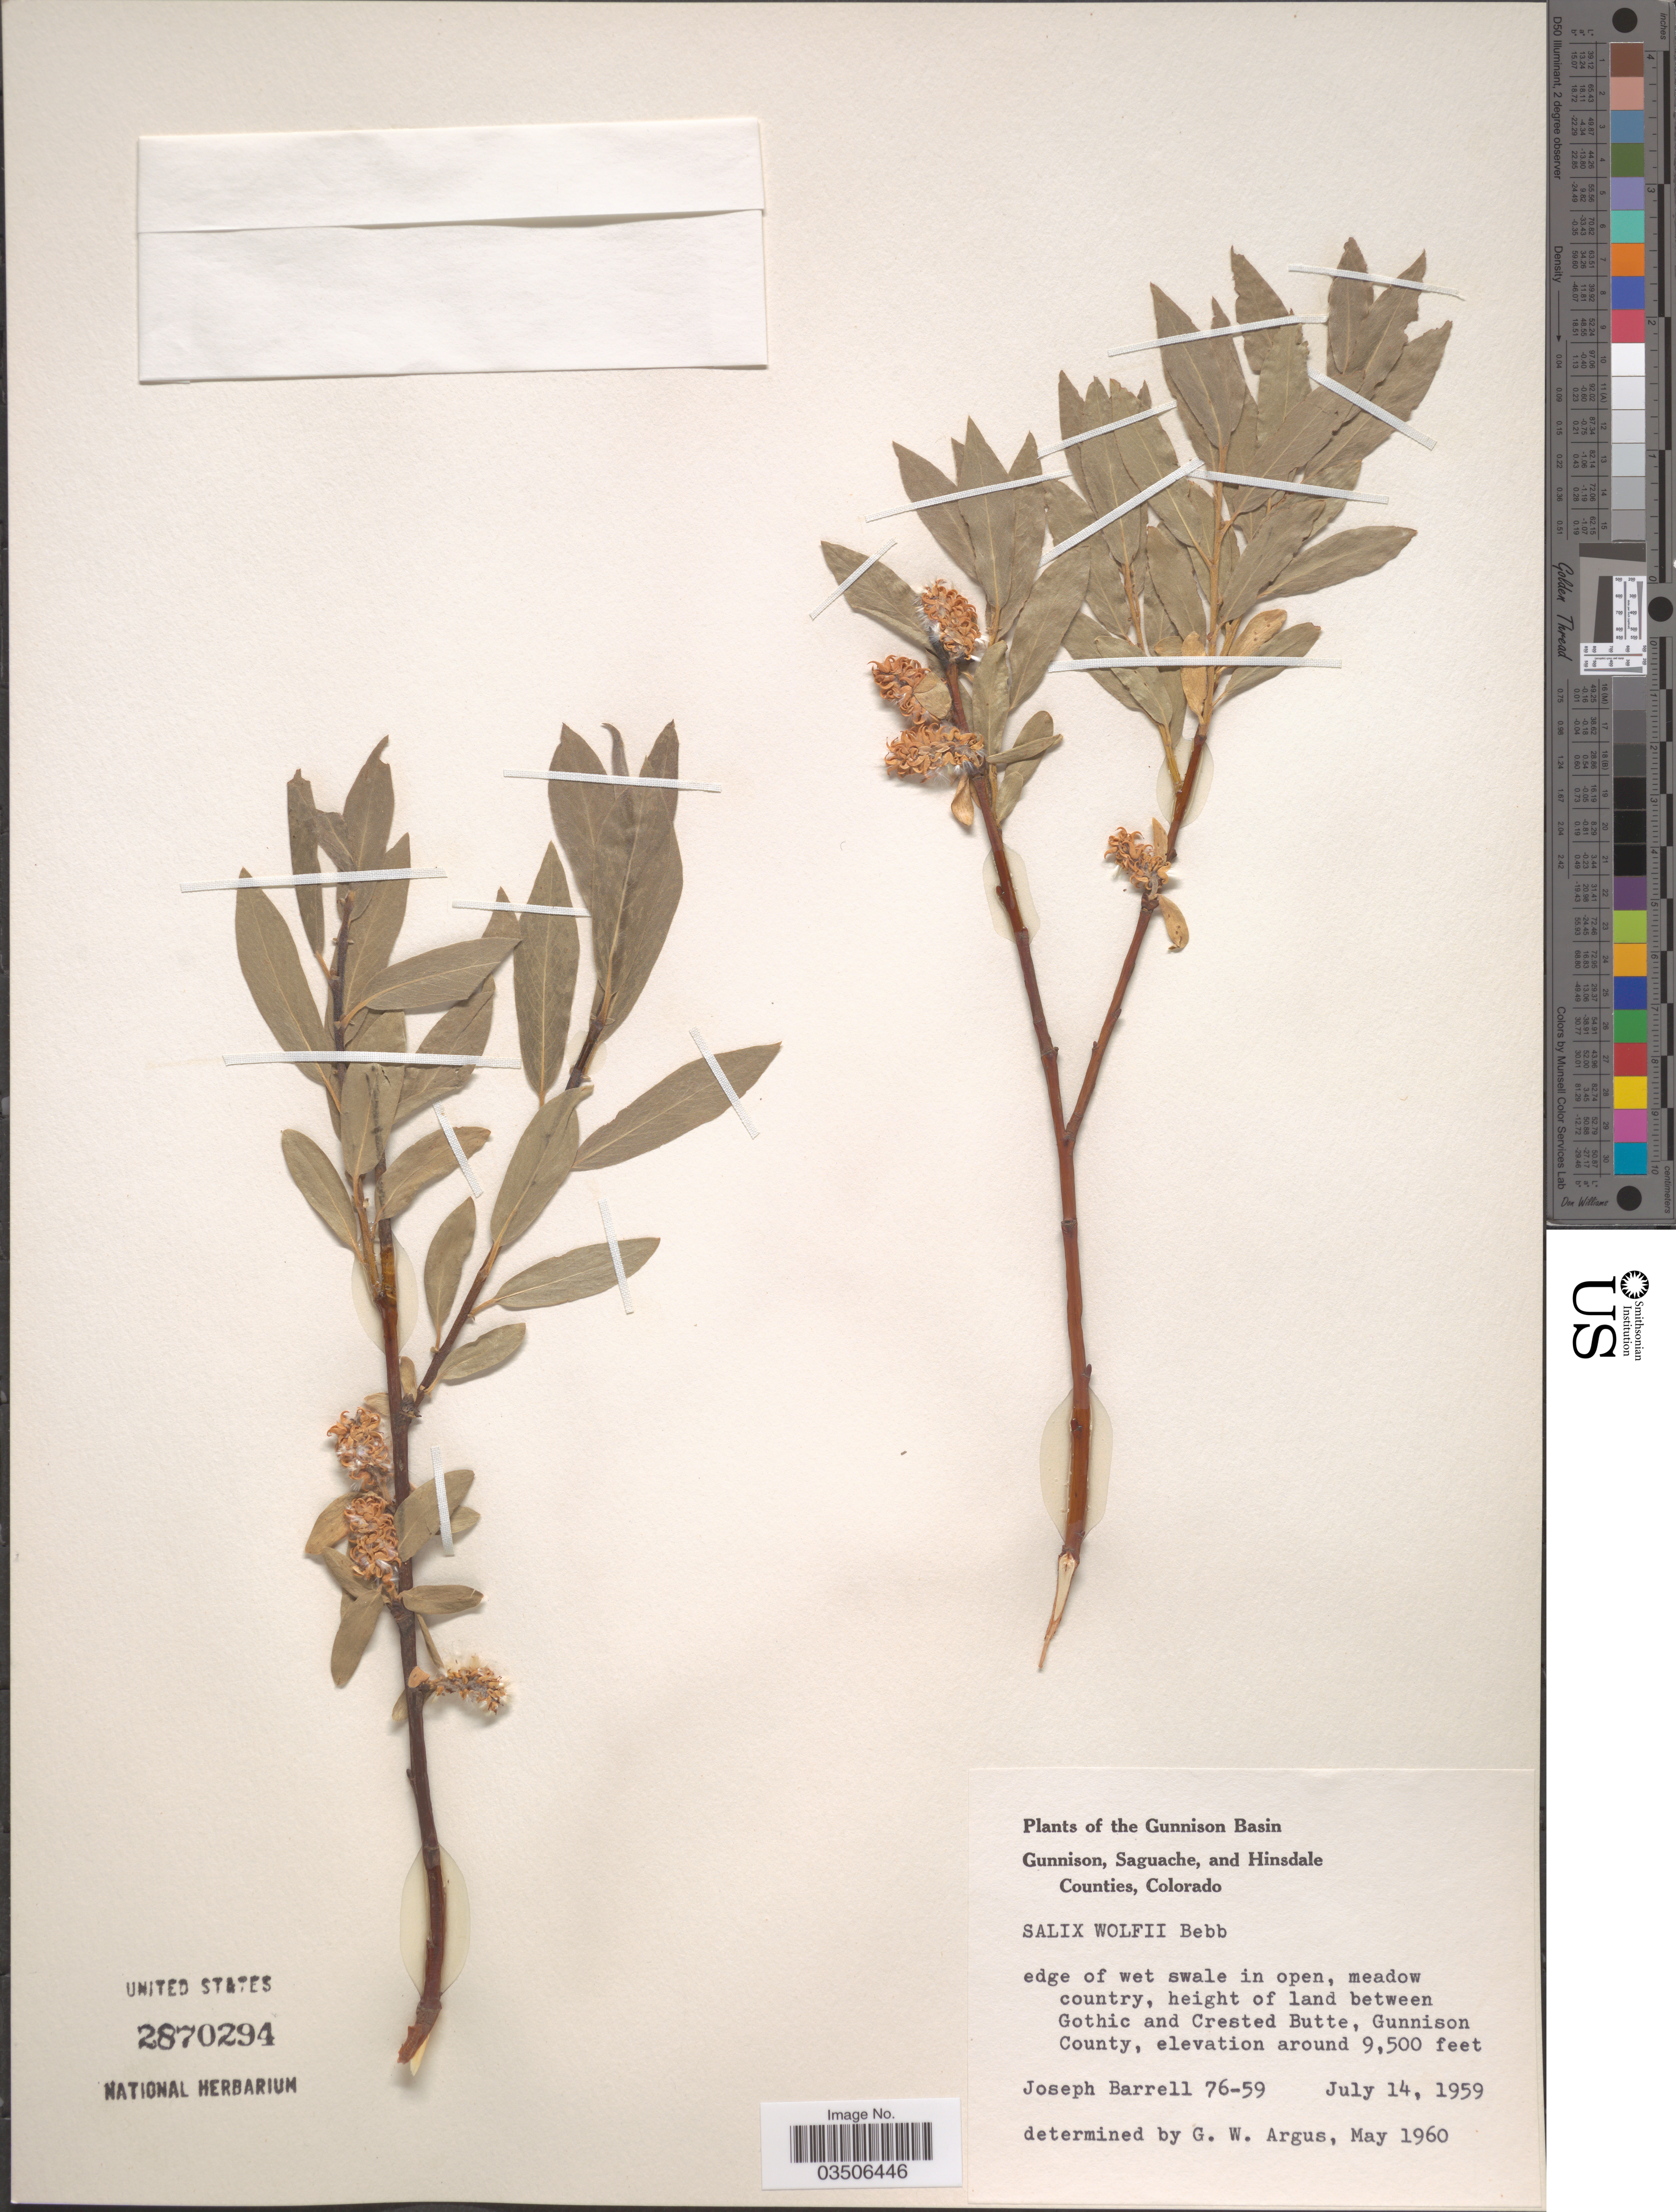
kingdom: Plantae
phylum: Tracheophyta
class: Magnoliopsida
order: Malpighiales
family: Salicaceae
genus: Salix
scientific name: Salix wolfii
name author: Bebb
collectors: J. Barrell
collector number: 76-59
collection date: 1959-07-14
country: United States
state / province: Colorado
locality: Gunnison Basin. Between Gothic and Crested Butte, Gunnison County.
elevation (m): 2896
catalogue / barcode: US 2870294